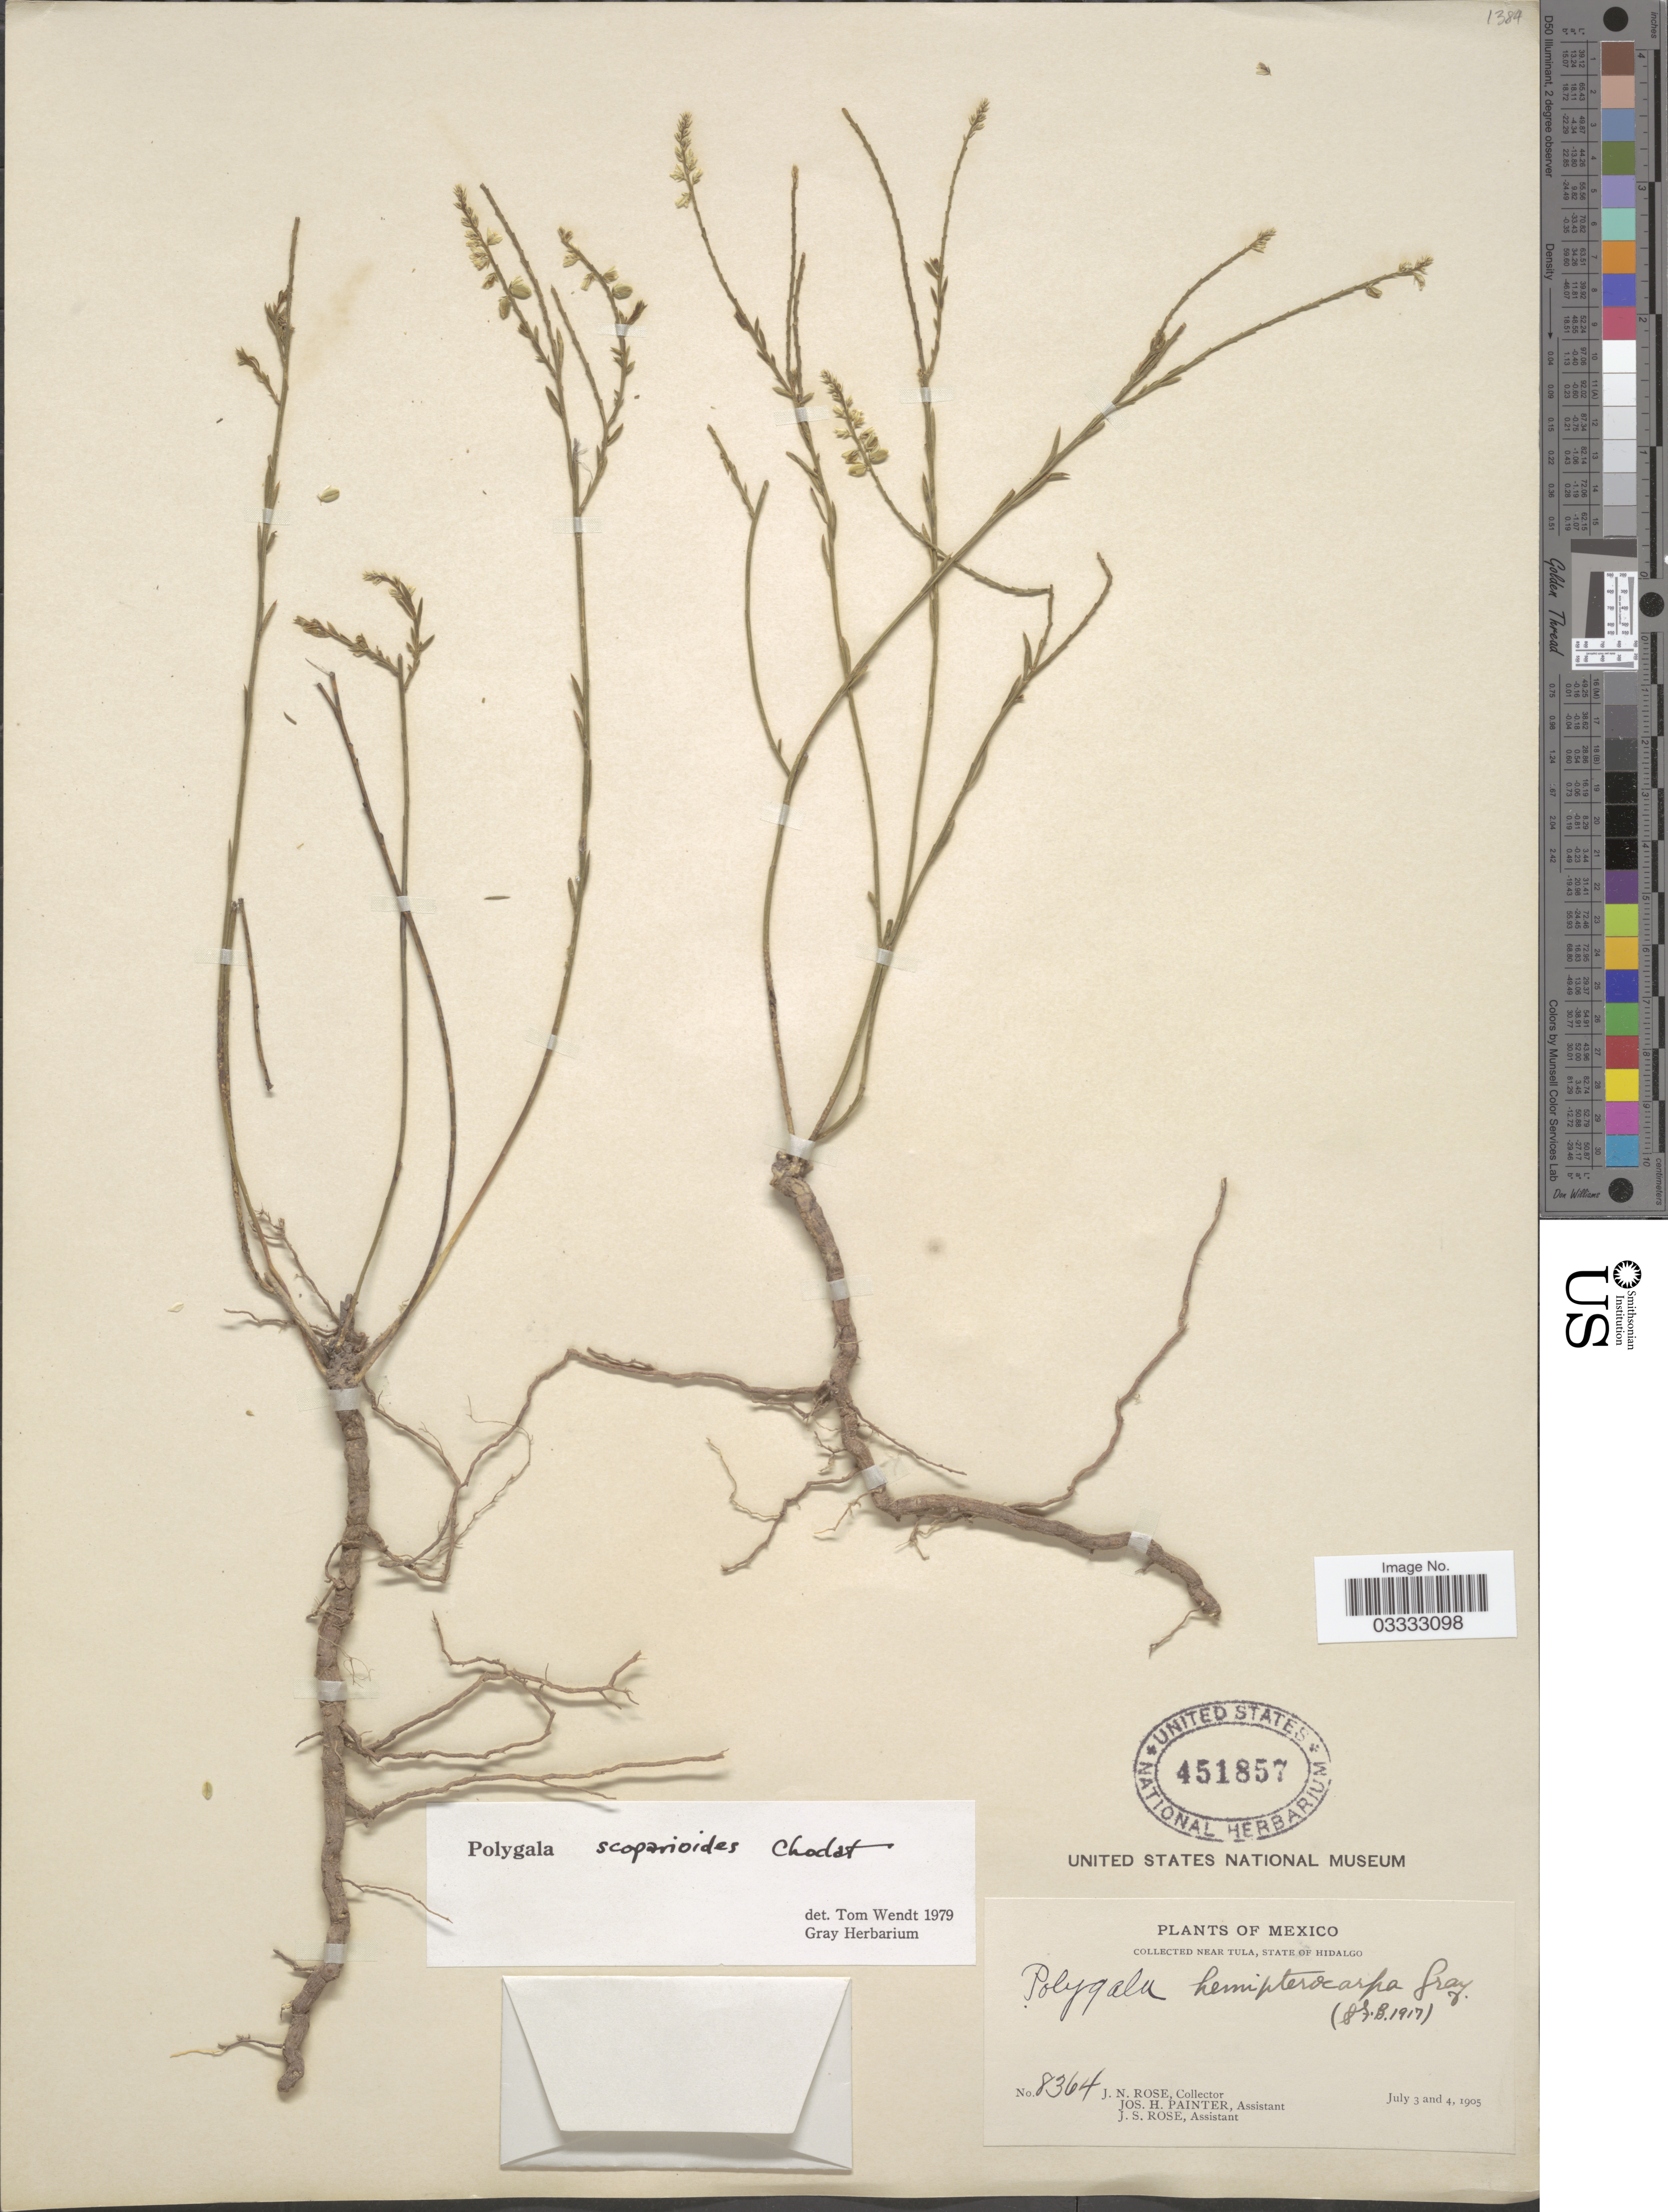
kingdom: Plantae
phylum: Tracheophyta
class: Magnoliopsida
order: Fabales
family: Polygalaceae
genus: Polygala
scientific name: Polygala scoparioides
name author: Chodat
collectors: J. N. Rose, J. H. Painter & J. S. Rose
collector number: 8364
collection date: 1905-07-03/1905-07-04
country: Mexico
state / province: Hidalgo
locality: Near Tula.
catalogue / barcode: US 451857